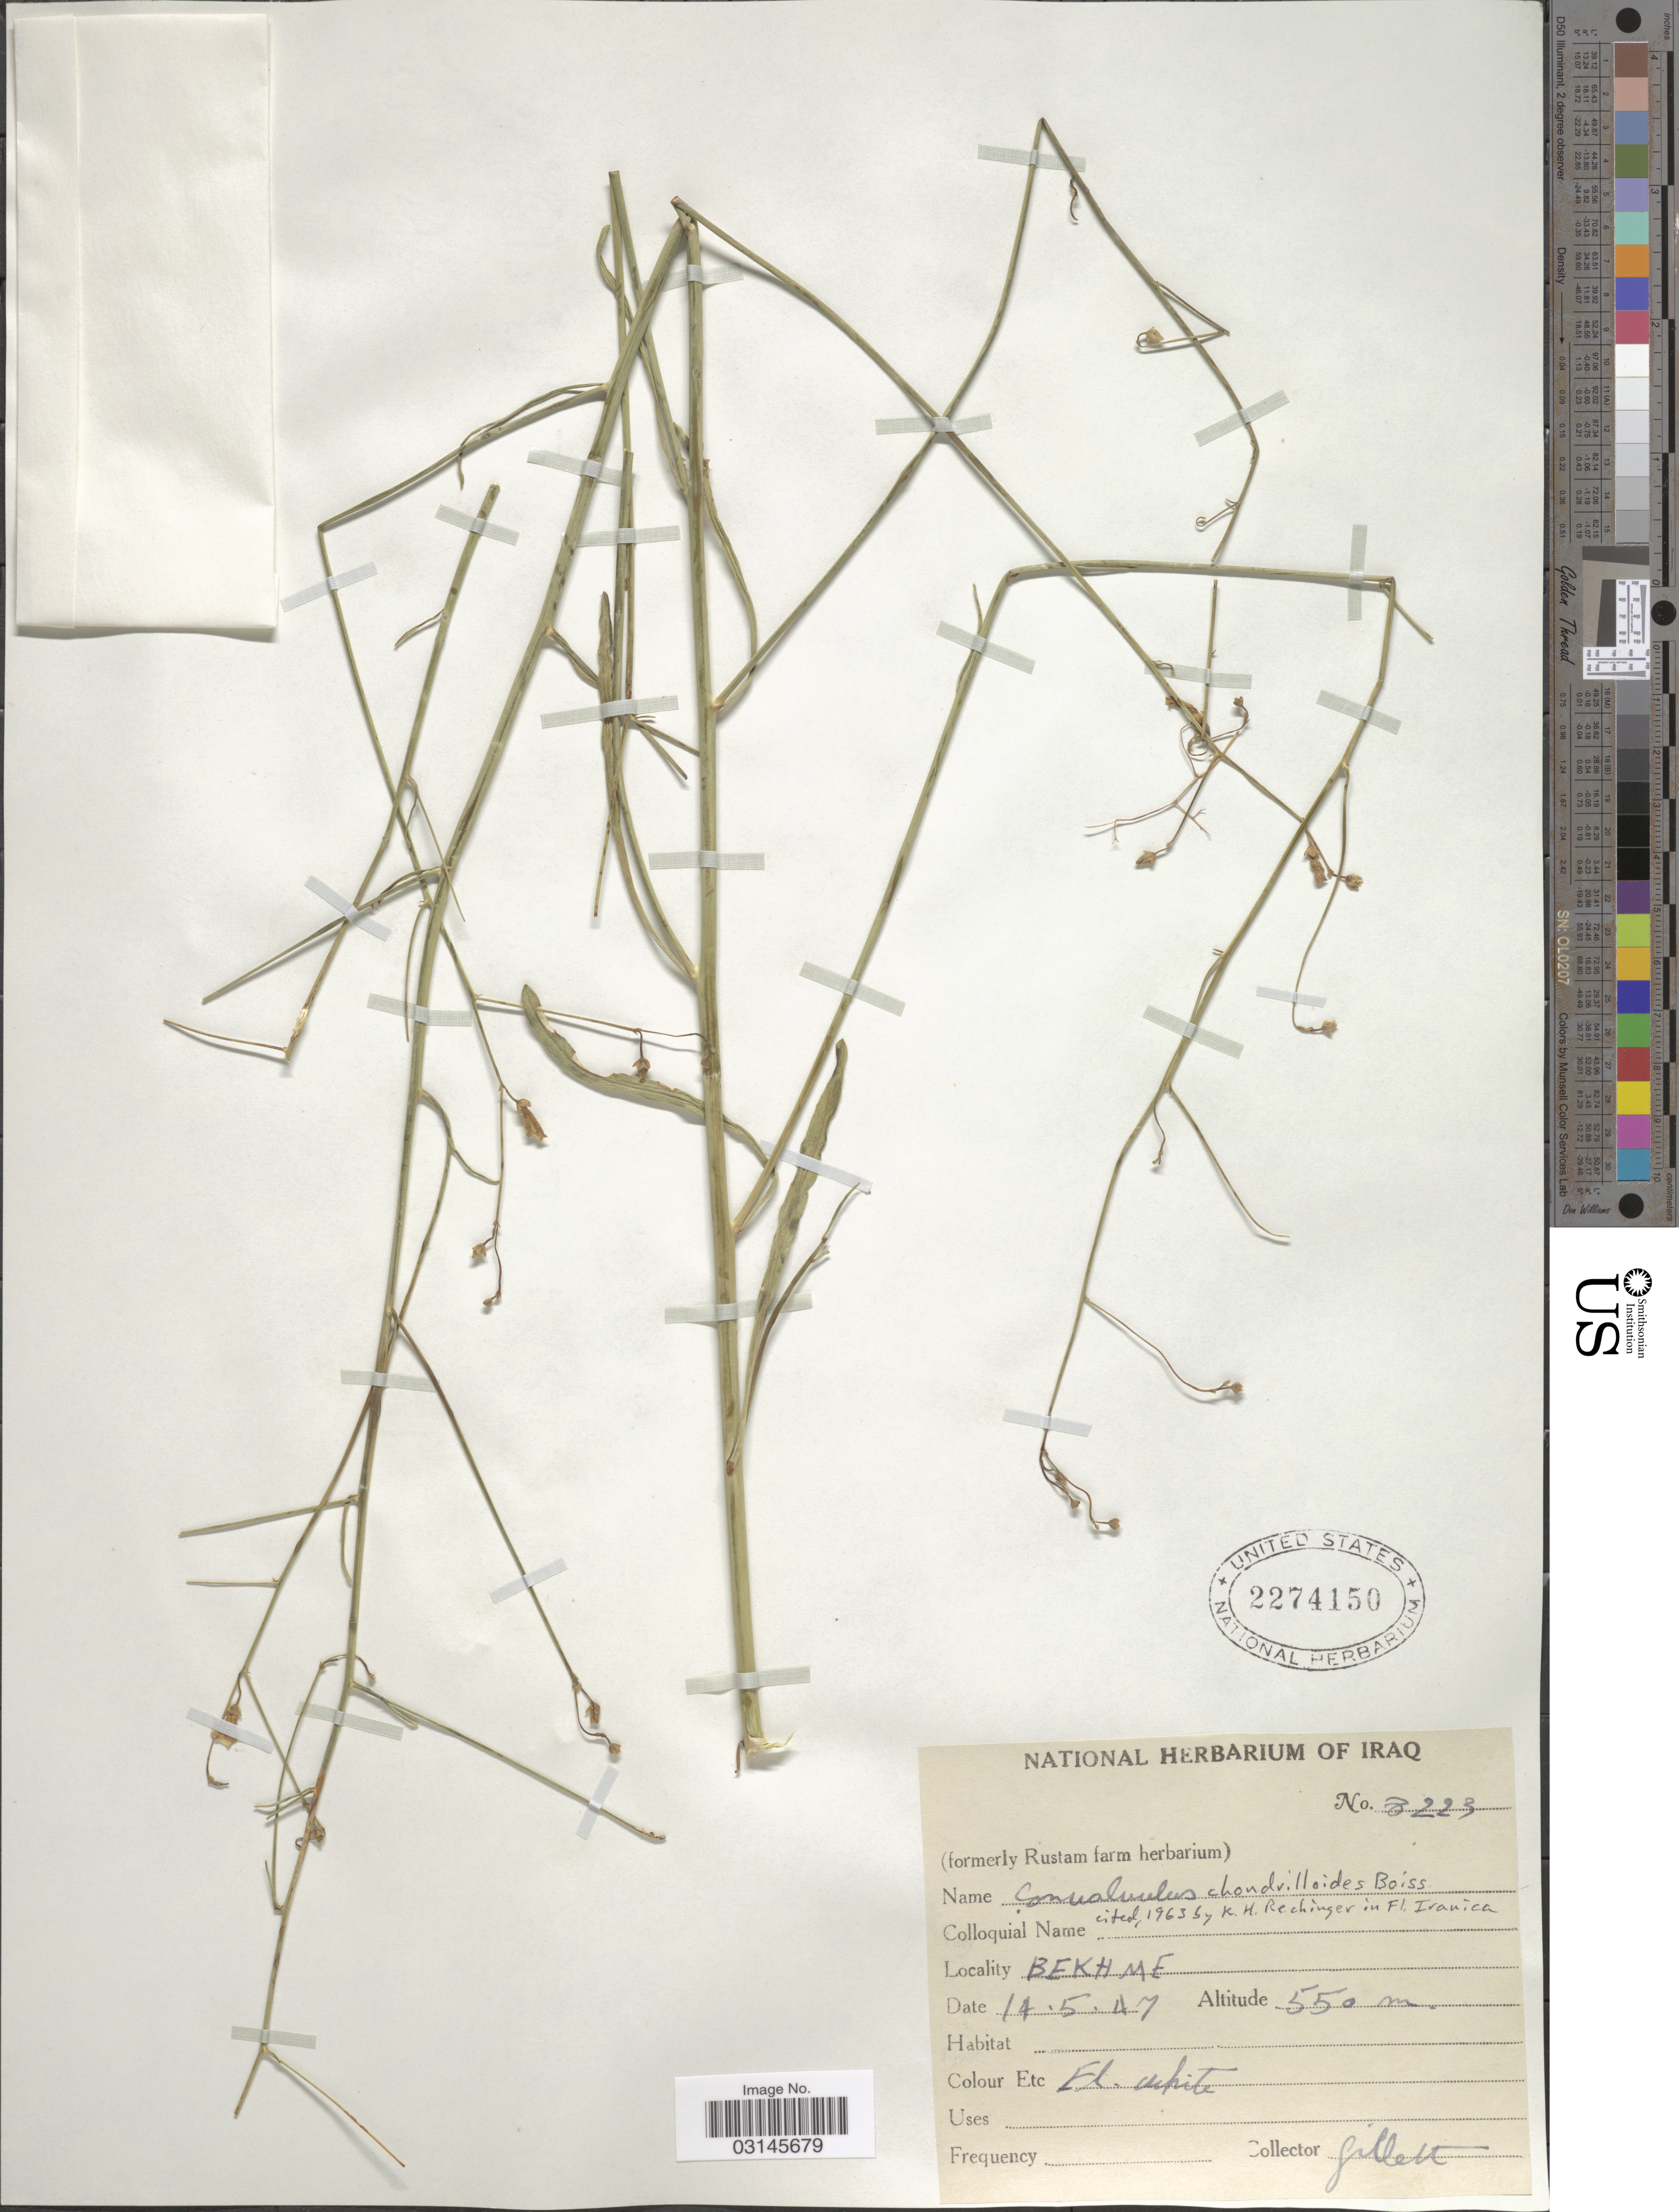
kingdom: Plantae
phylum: Tracheophyta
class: Magnoliopsida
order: Solanales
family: Convolvulaceae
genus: Convolvulus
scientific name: Convolvulus chondrilloides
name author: Boiss.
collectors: Gillett, --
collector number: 8223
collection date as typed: Transcribed d/m/y: 14/5/47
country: Iraq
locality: Bekhme.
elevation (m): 550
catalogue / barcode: US 2274150